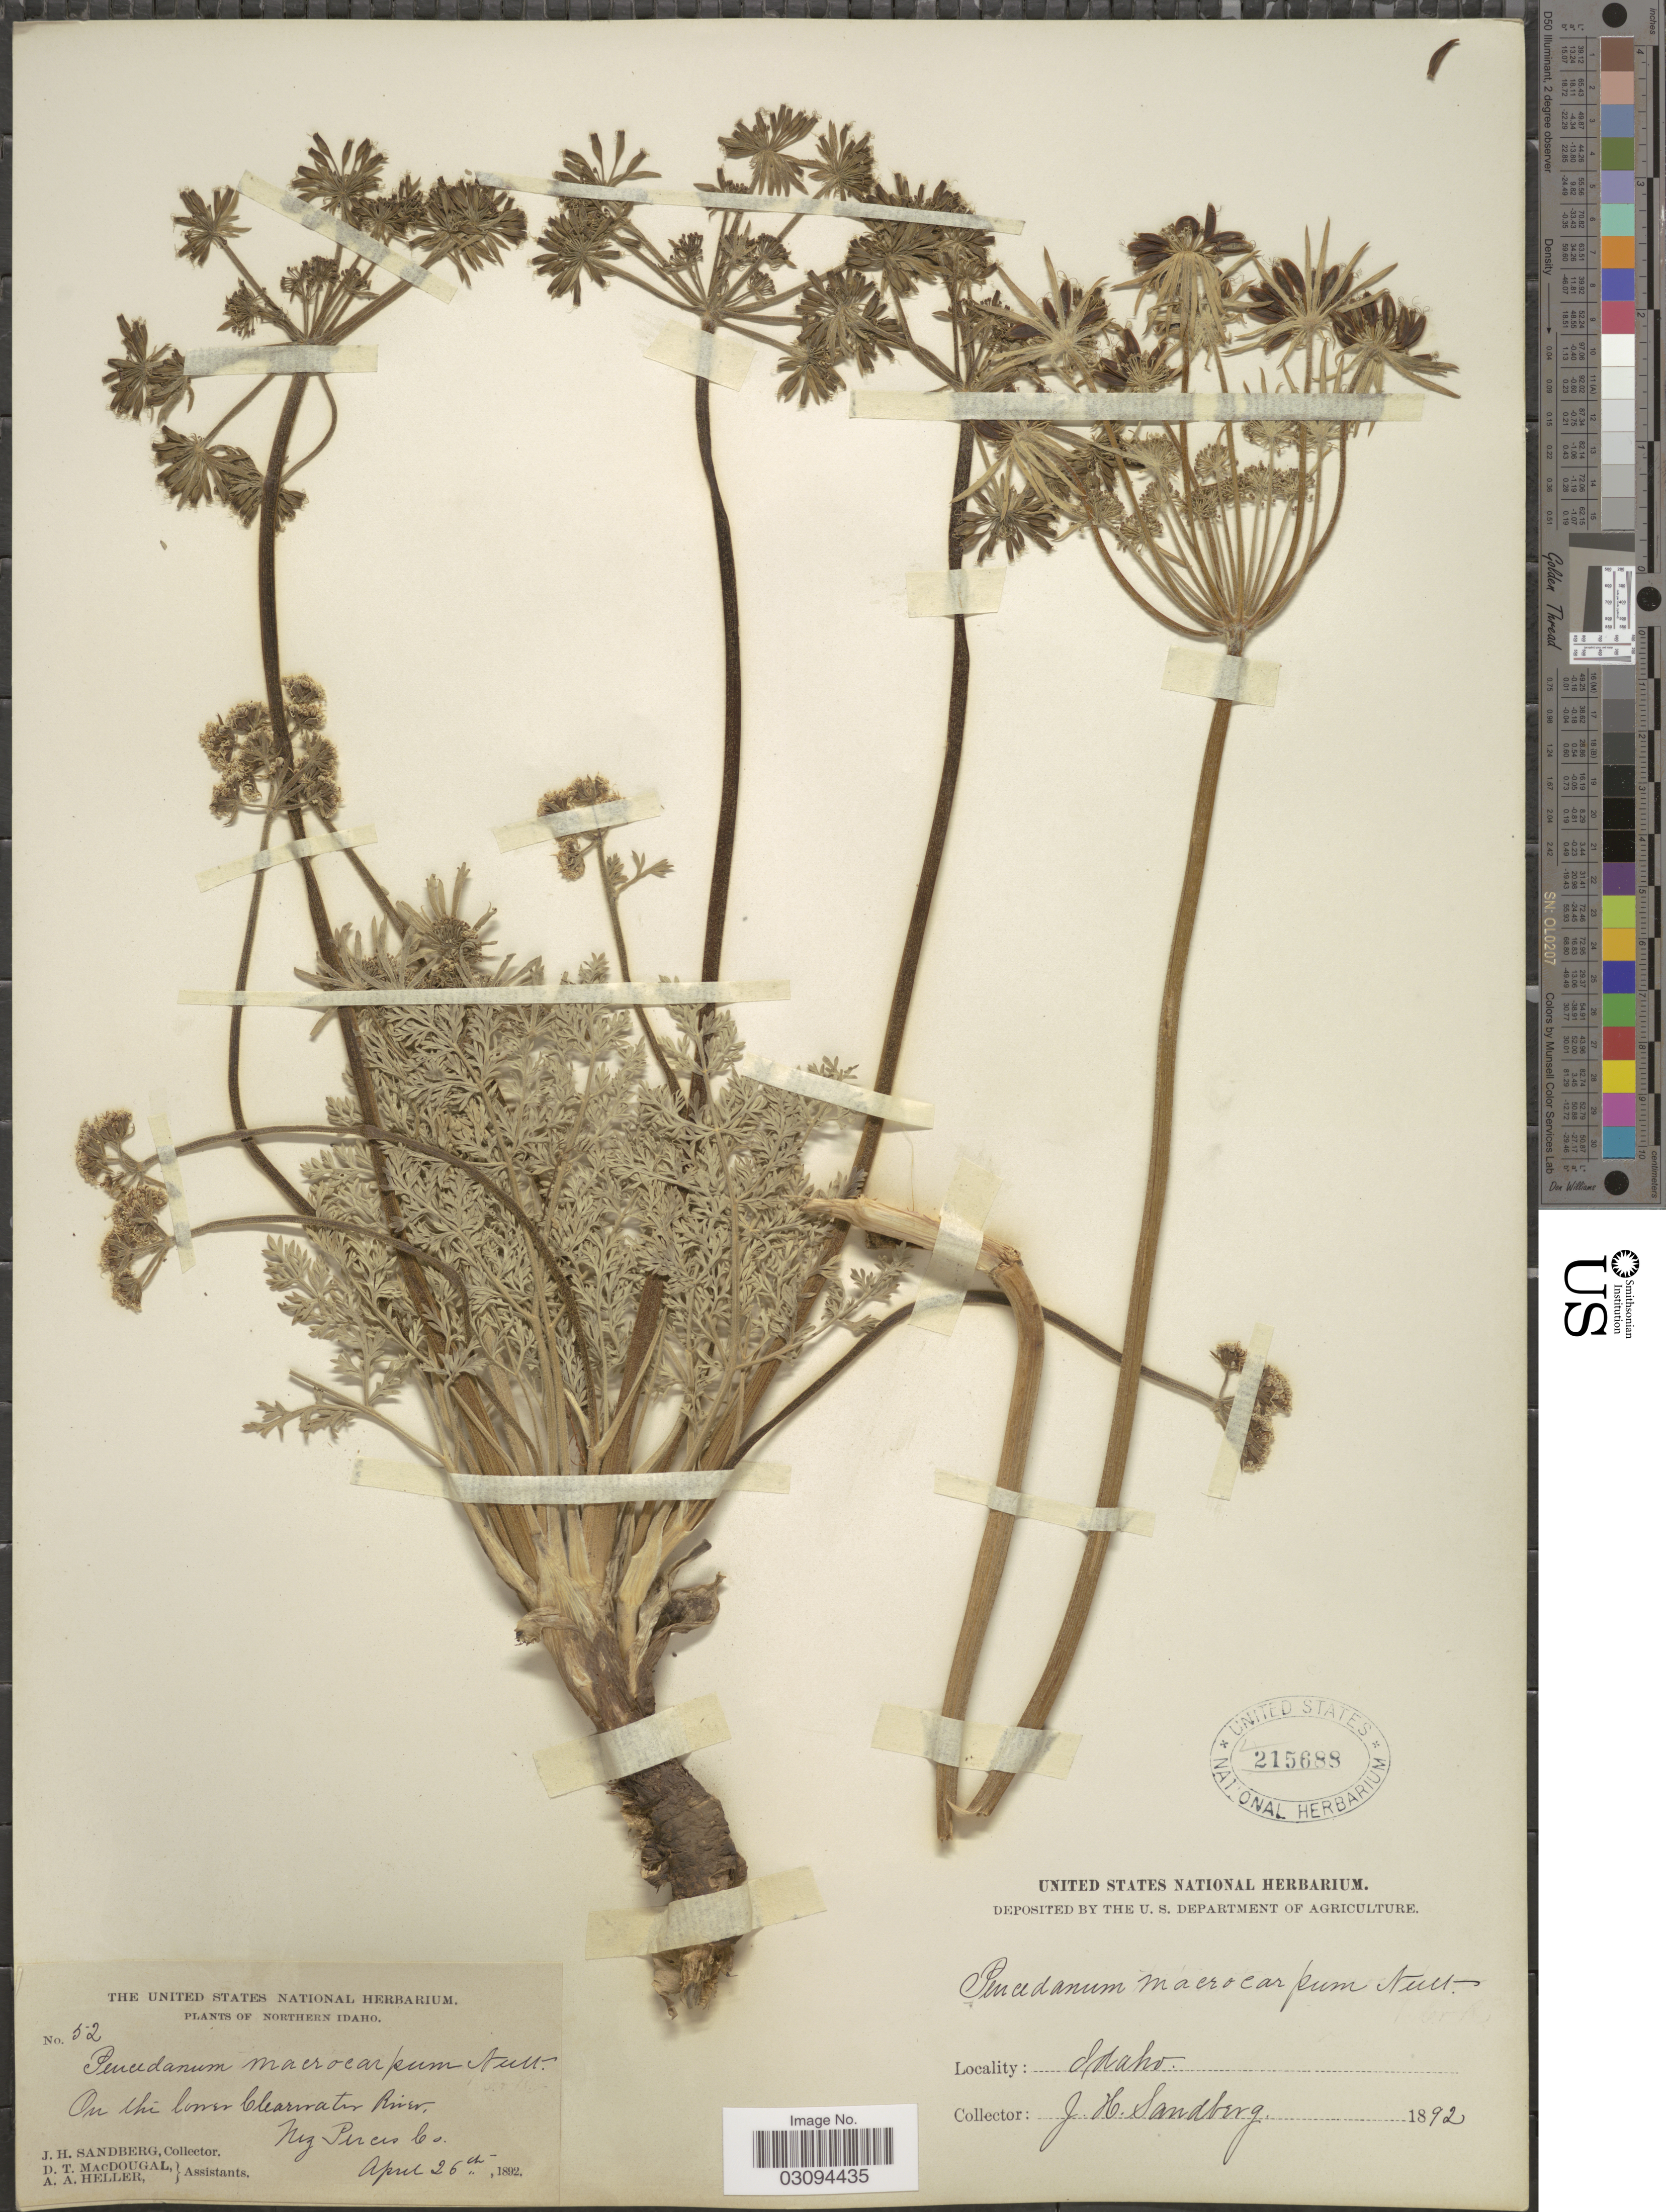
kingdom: Plantae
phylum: Tracheophyta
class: Magnoliopsida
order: Apiales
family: Apiaceae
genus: Lomatium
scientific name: Lomatium macrocarpum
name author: (Hook. et al.) J.M. Coult. & Rose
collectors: J. H. Sandberg, D. T. MacDougal & A. A. Heller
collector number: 52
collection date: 1892-04-26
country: United States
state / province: Idaho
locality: Northern Idaho. On the lower Clearwater River, Nez Perces Co.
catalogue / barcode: US 215688